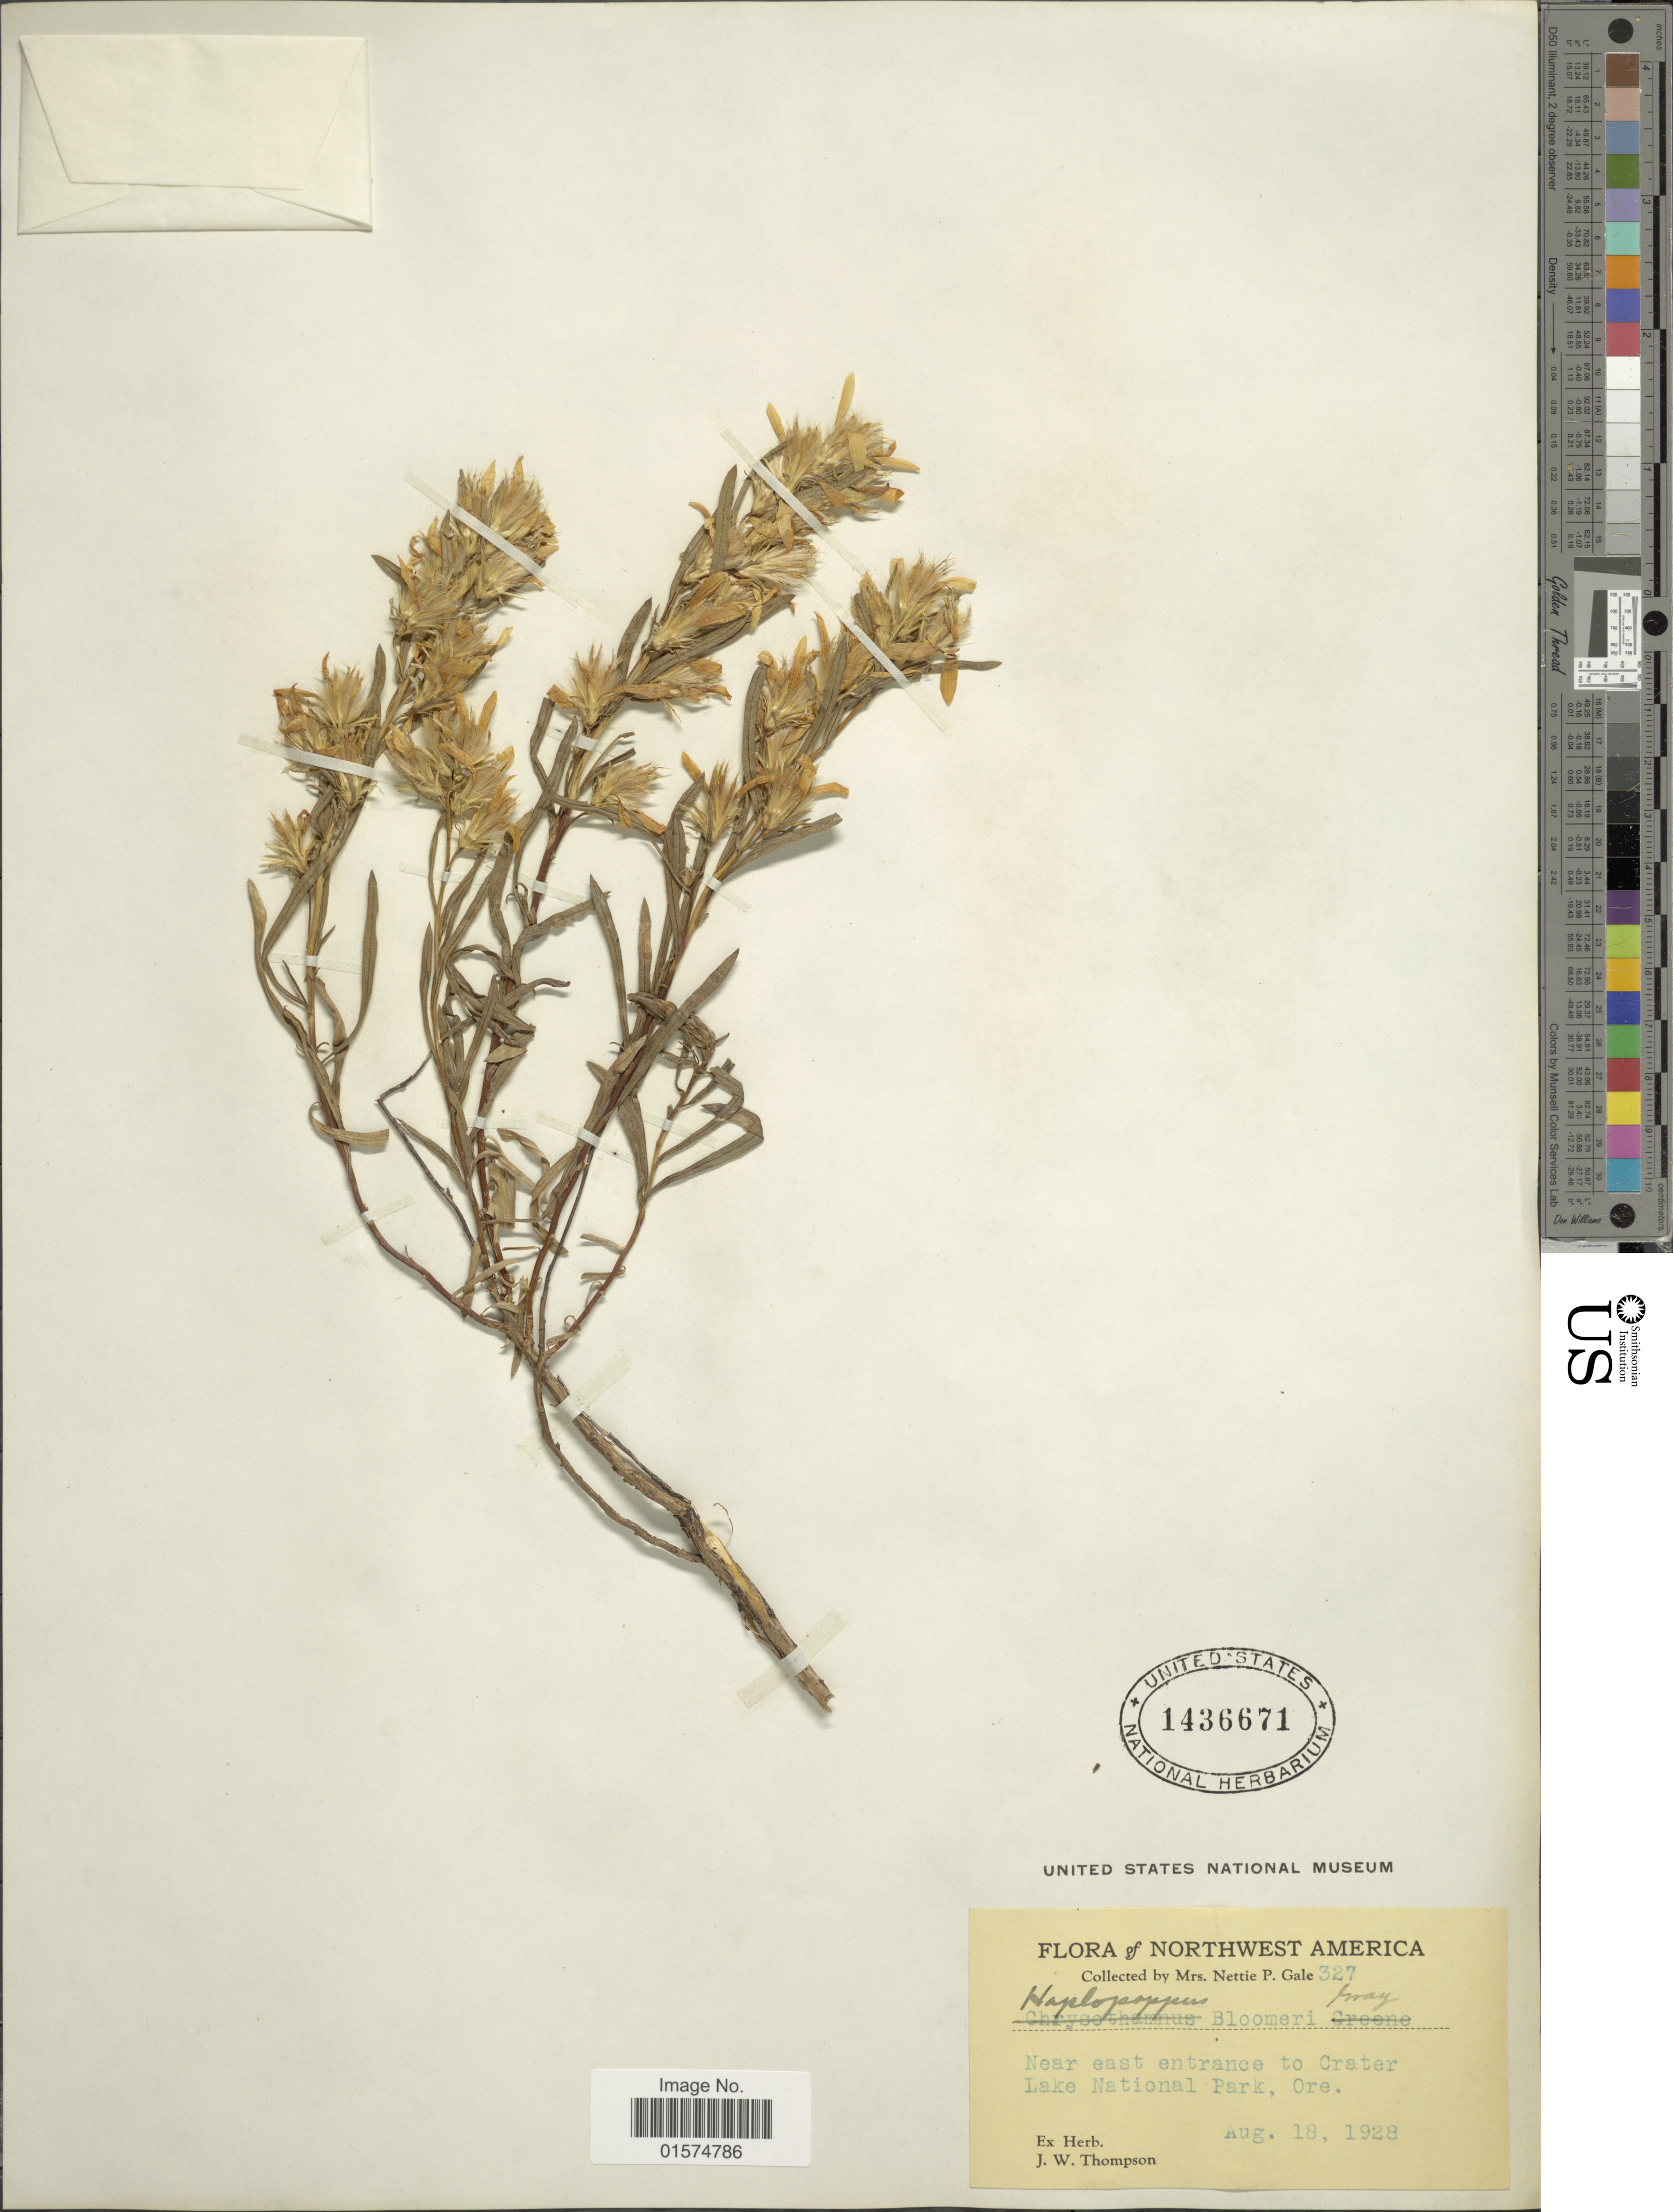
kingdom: Plantae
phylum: Tracheophyta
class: Magnoliopsida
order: Asterales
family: Asteraceae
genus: Ericameria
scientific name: Ericameria bloomeri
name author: (A. Gray) J.F. Macbr.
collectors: N. Gale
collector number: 327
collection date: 1928-08-18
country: United States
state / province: Oregon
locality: Northwest America. Near east entrance to Crater Lake National Park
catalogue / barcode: US 1436671